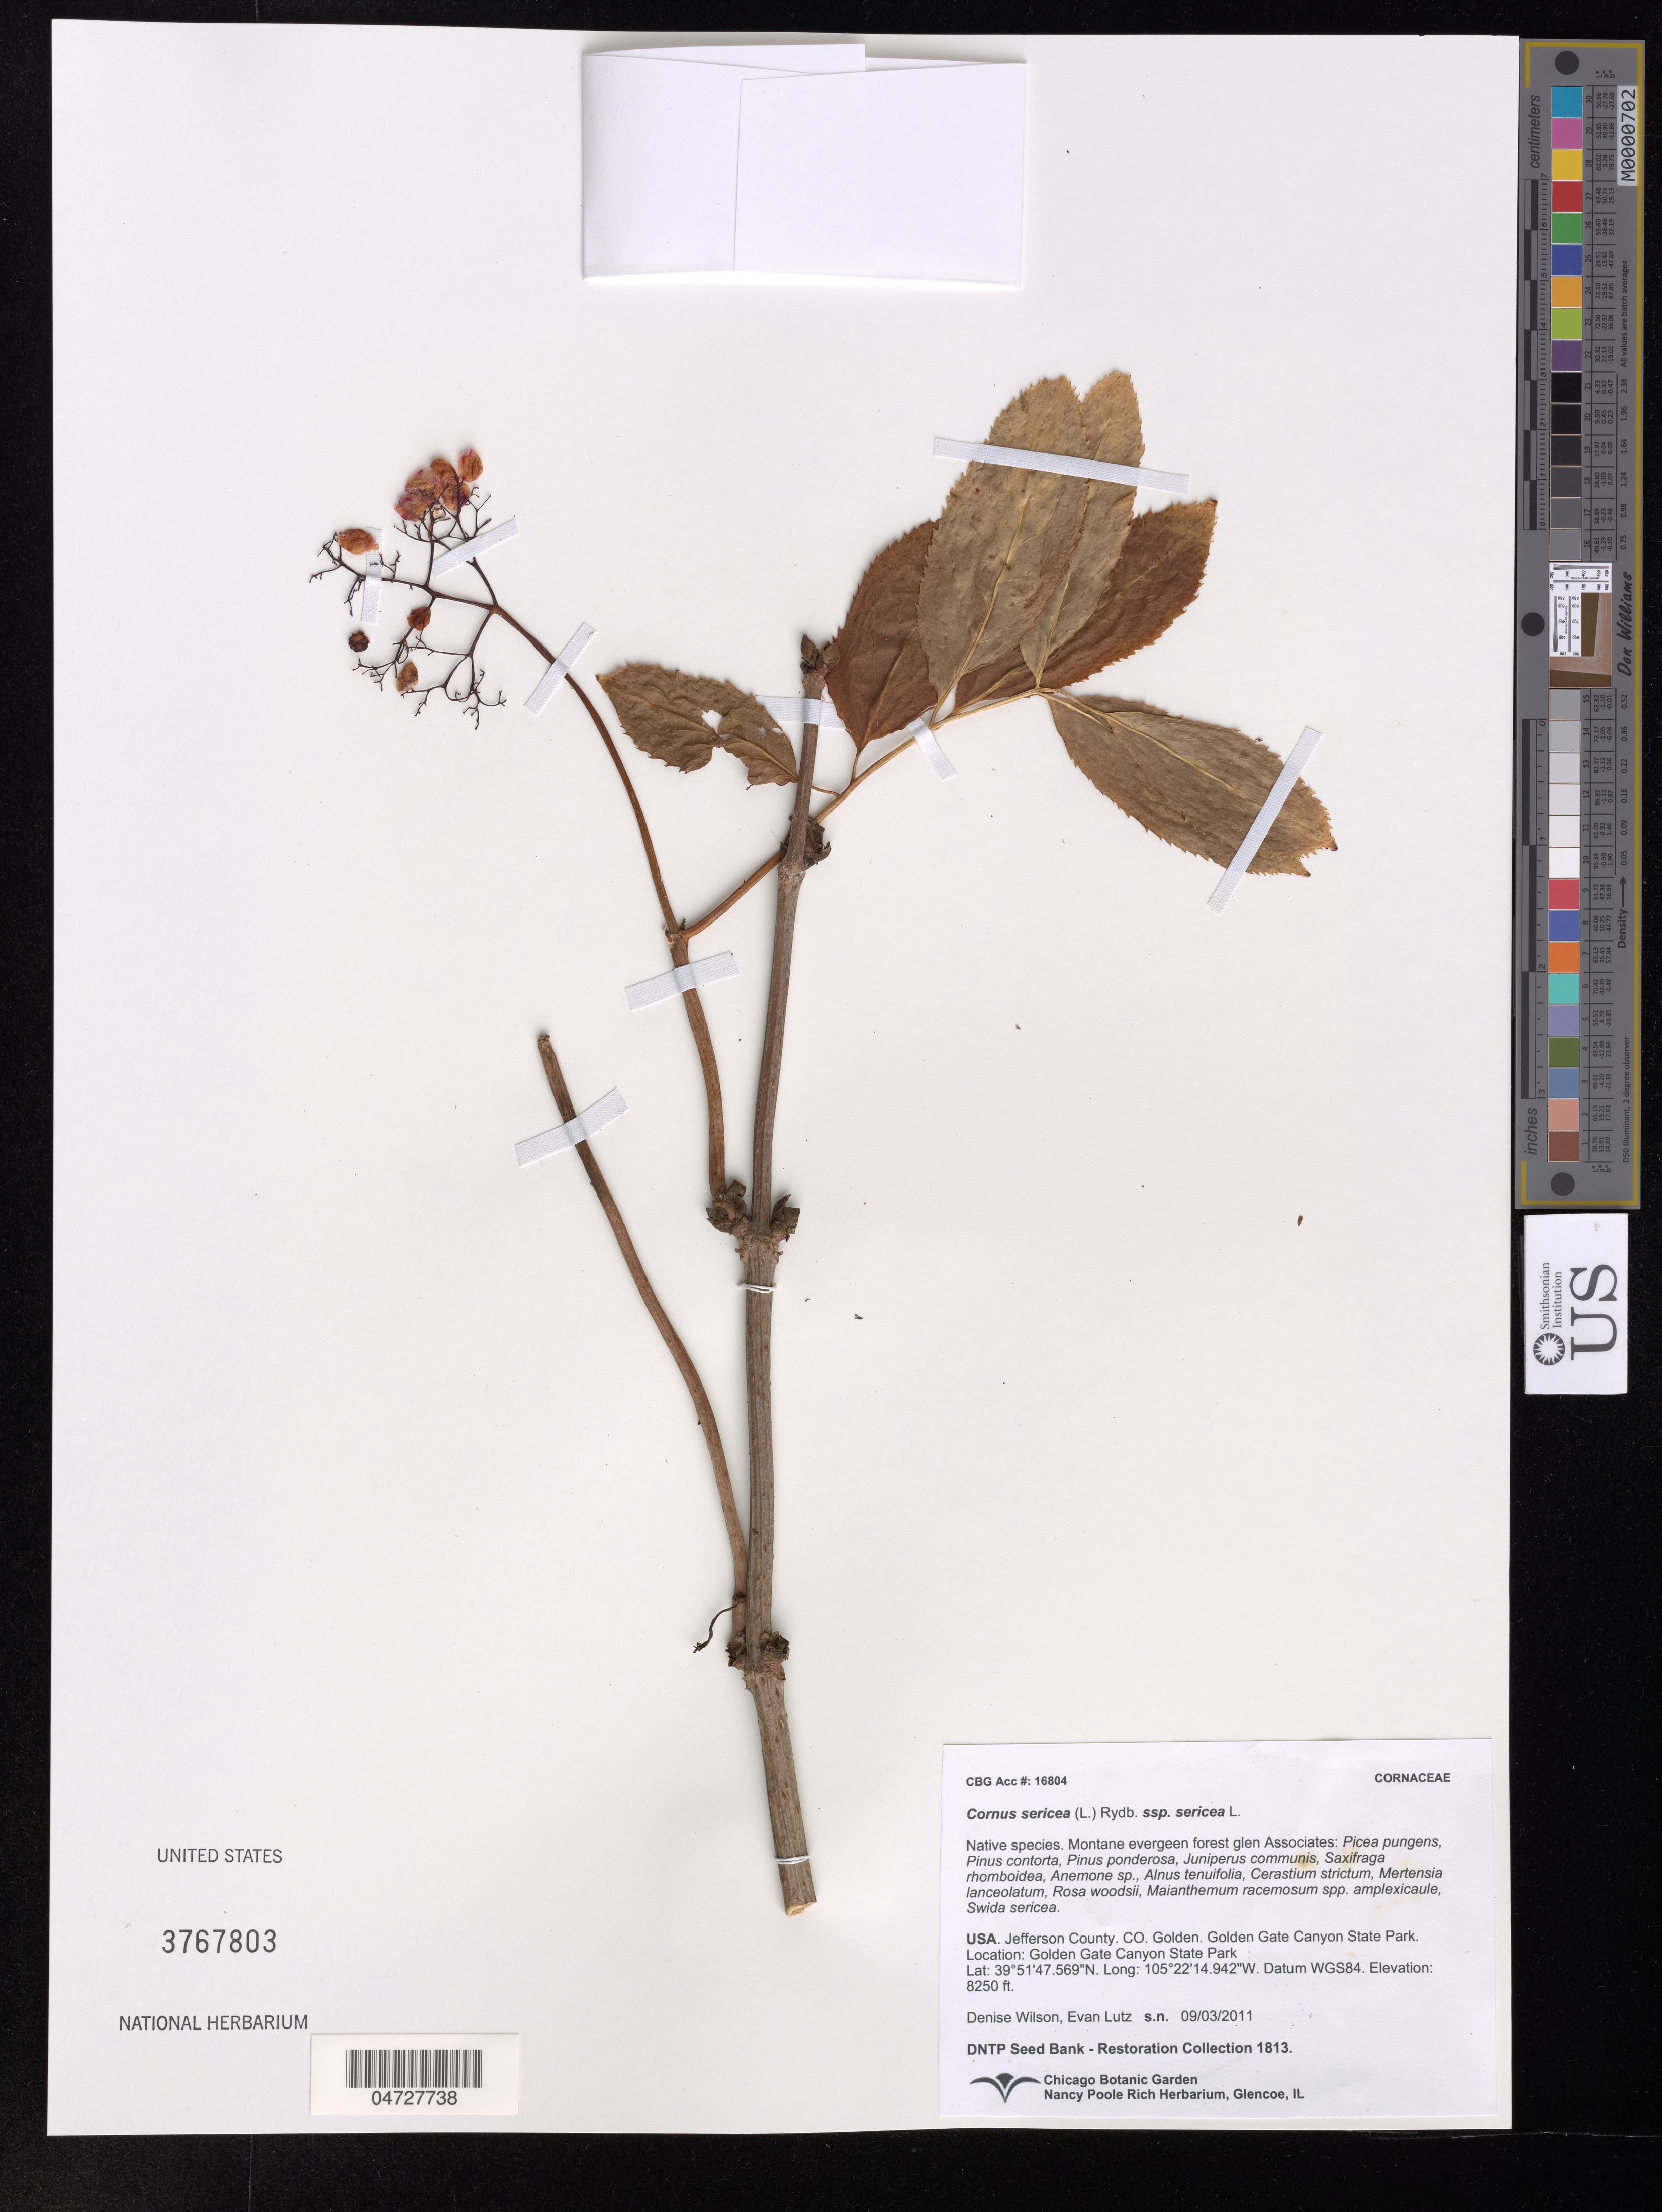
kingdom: Plantae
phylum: Tracheophyta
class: Magnoliopsida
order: Cornales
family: Cornaceae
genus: Cornus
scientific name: Cornus sericea subsp. sericea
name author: L.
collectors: D. Wilson & E. Lutz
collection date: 2011-09-03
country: United States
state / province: Colorado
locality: Jefferson County. Golden. Golden Gate Canyon State Park.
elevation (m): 2515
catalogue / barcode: US 3767803